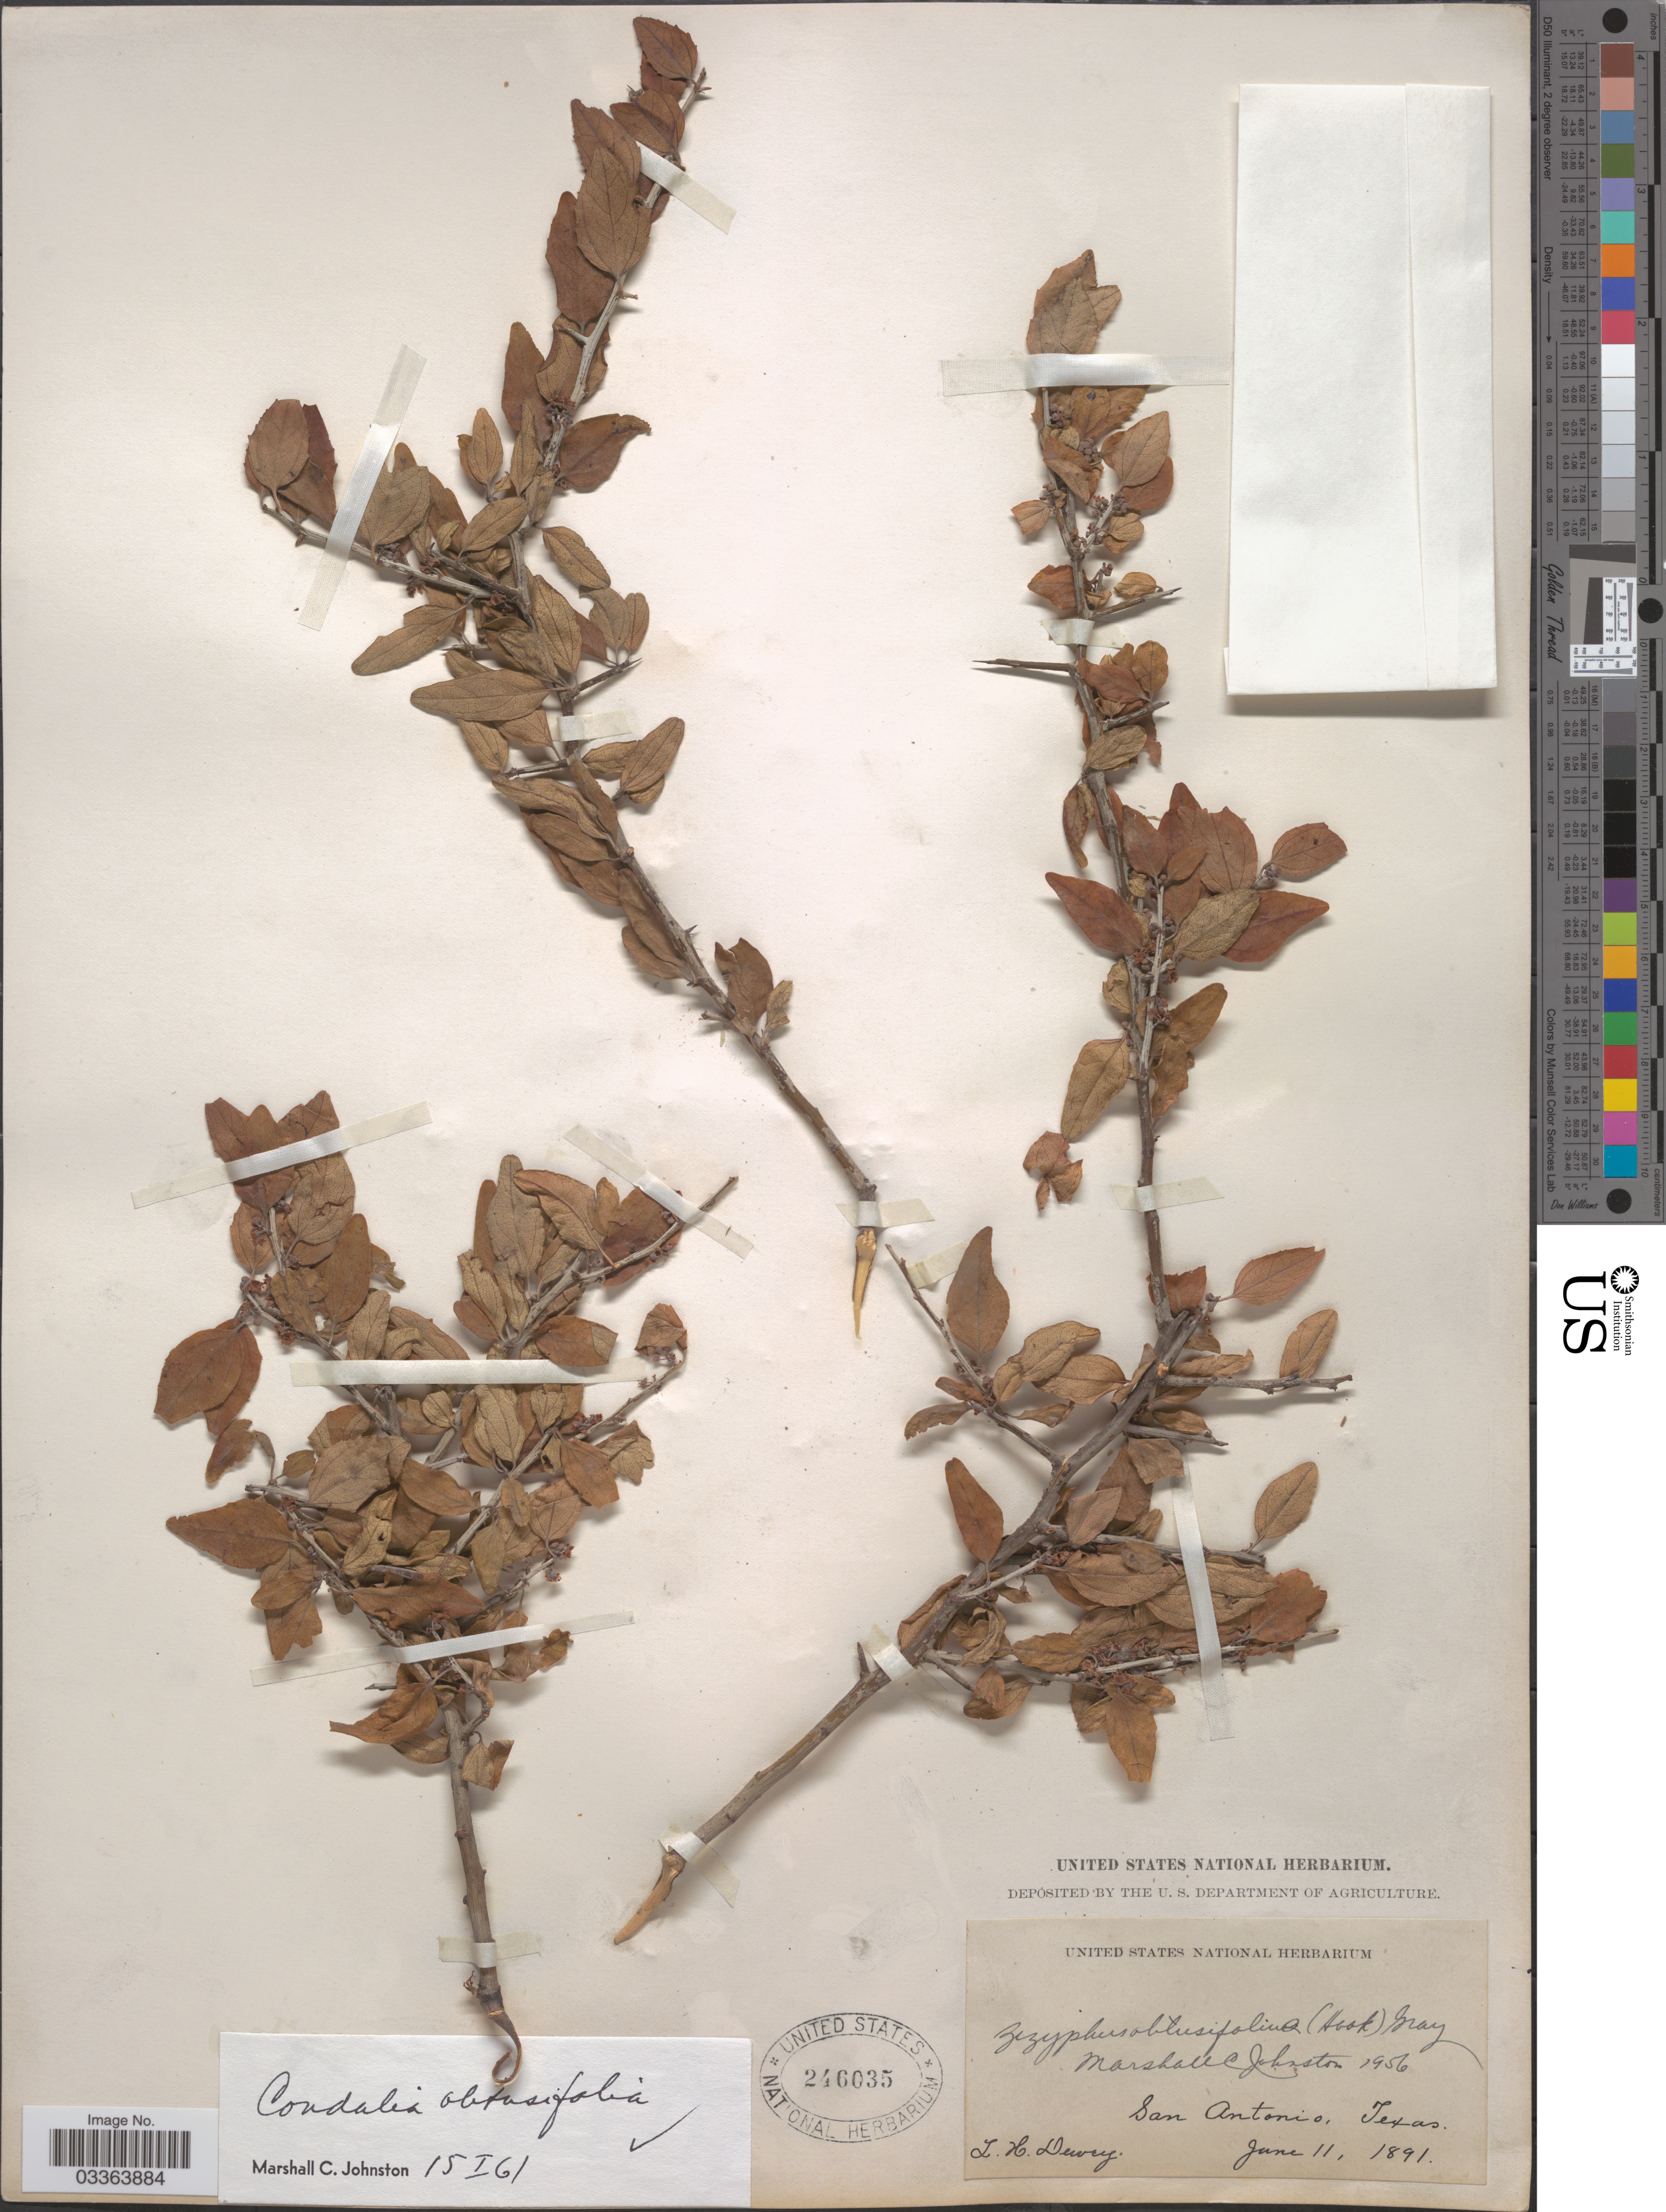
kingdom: Plantae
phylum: Tracheophyta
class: Magnoliopsida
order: Rosales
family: Rhamnaceae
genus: Sarcomphalus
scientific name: Sarcomphalus obtusifolius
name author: (Hook. ex Torr. & A. Gray) Hauenschild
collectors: L. H. Dewey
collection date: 1891-06-11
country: United States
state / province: Texas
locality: San Antonio.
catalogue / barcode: US 246035